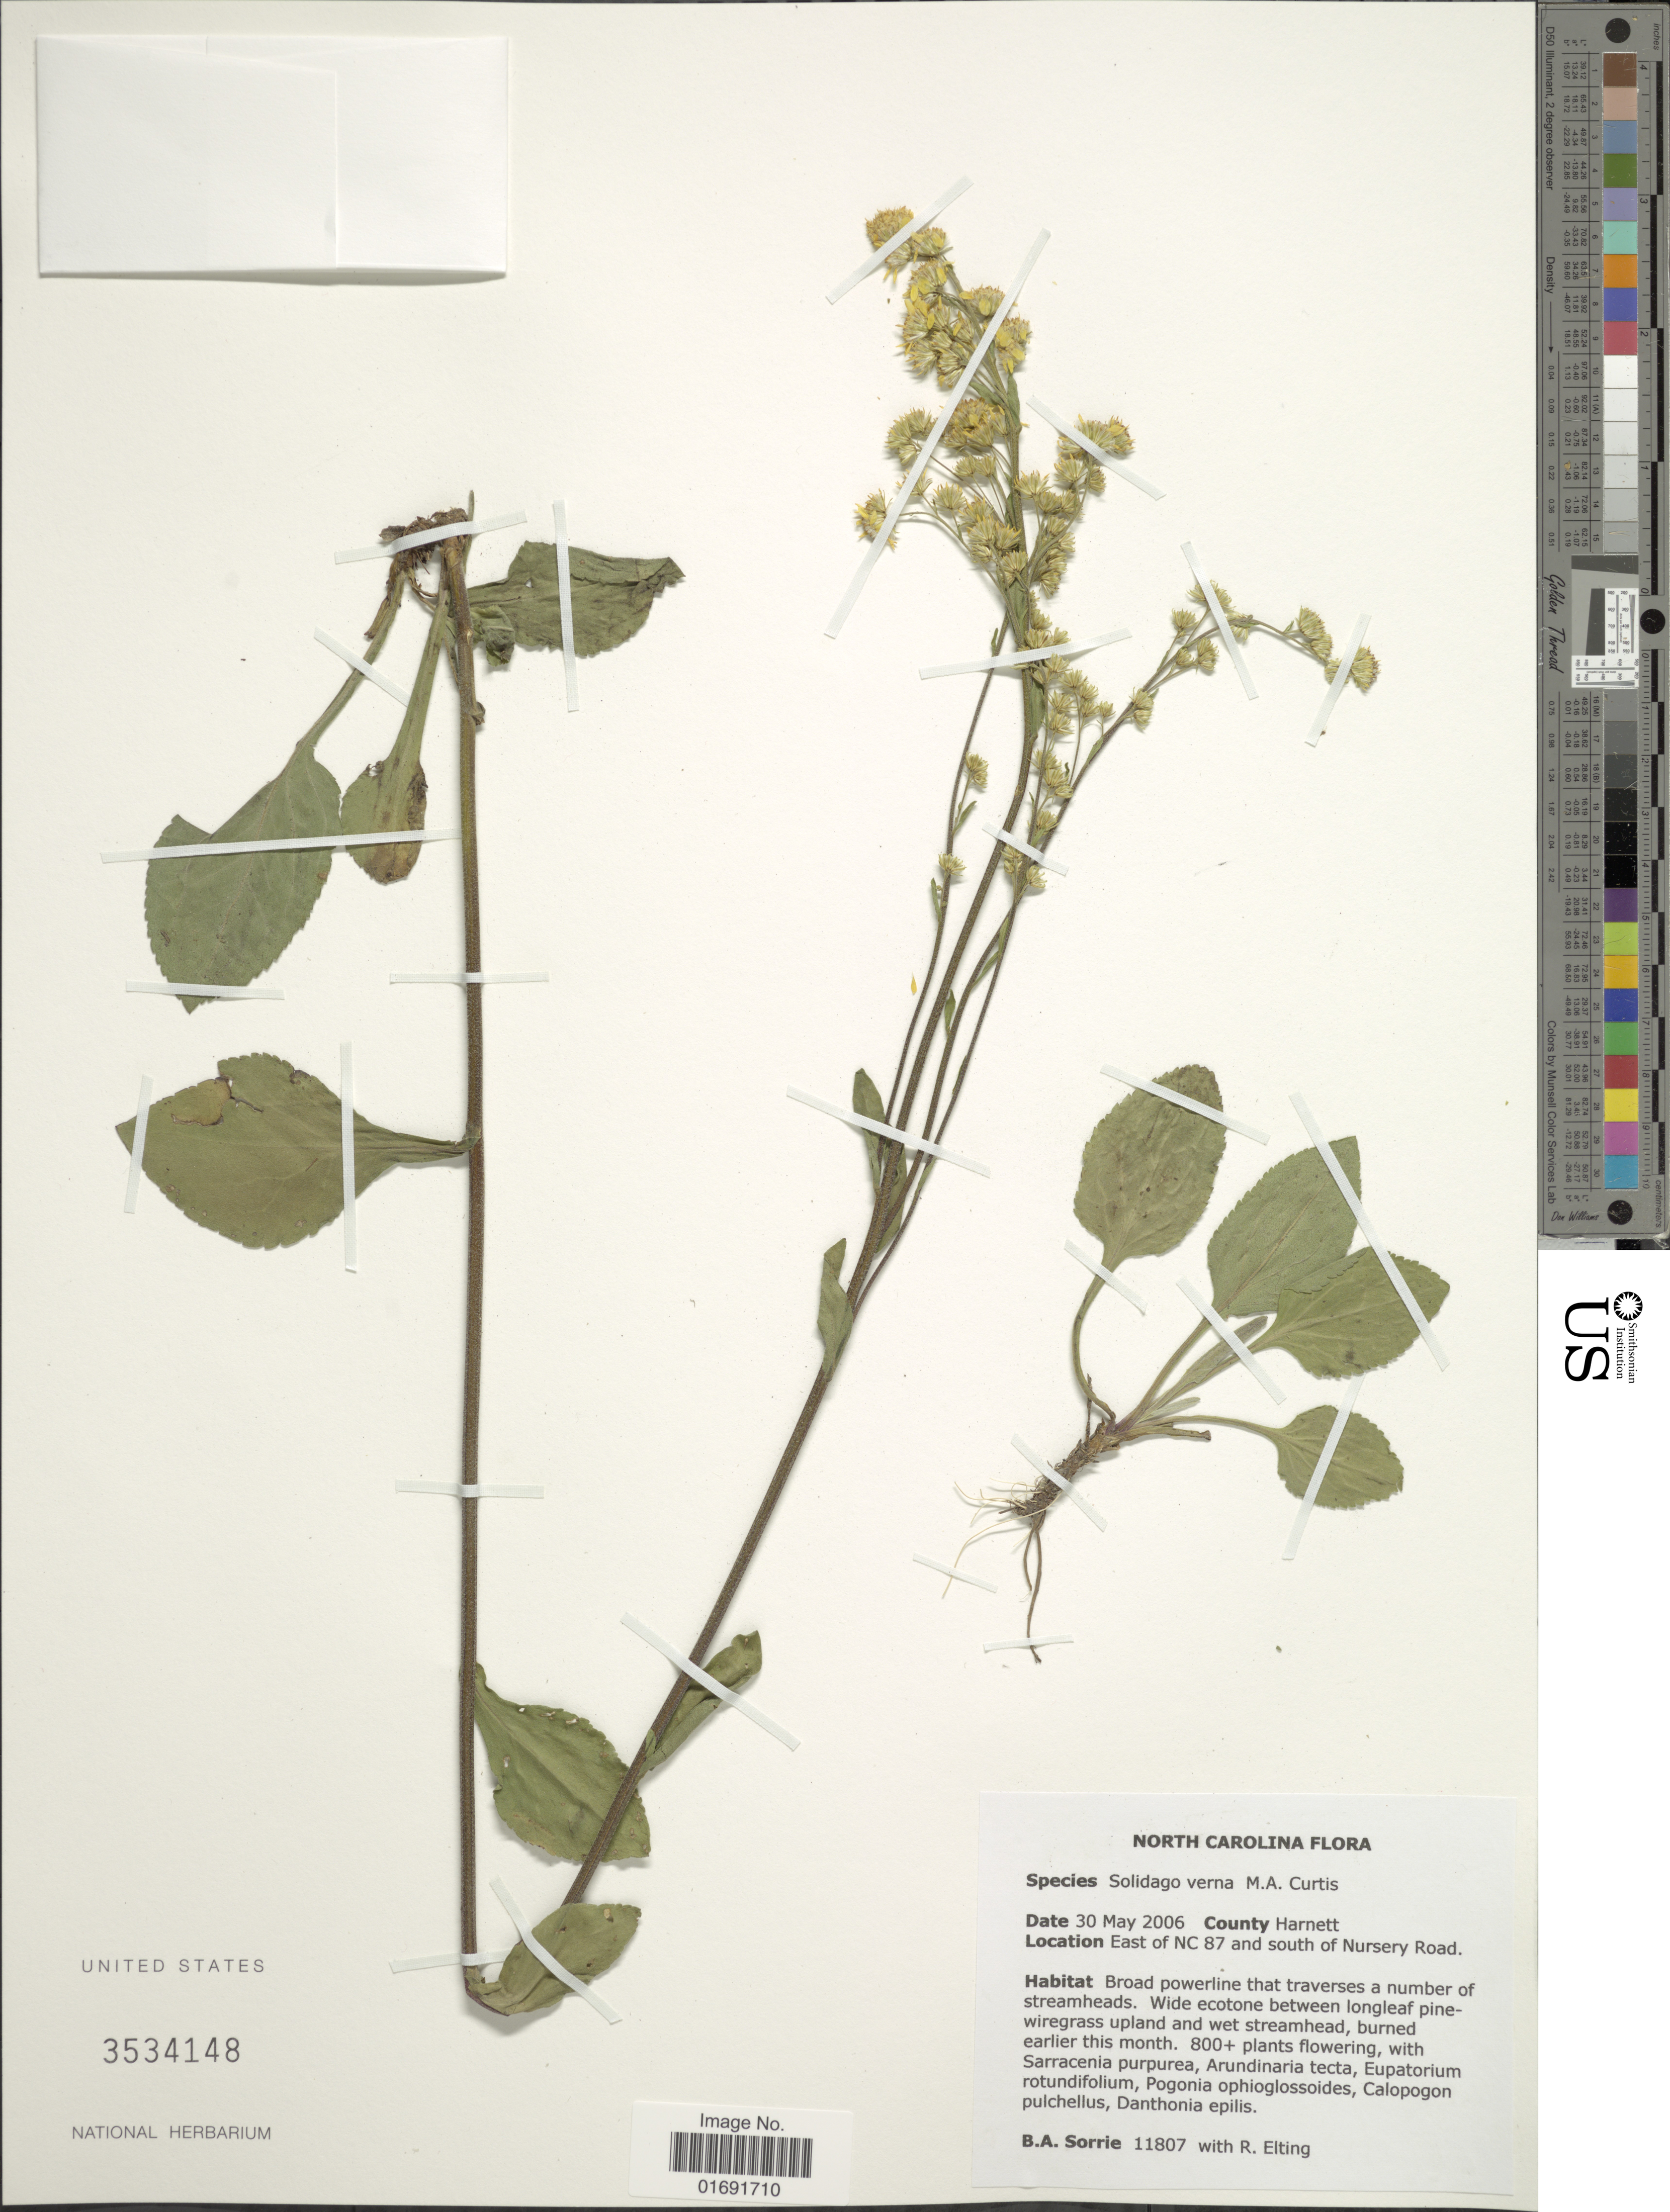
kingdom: Plantae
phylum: Tracheophyta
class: Magnoliopsida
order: Asterales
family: Asteraceae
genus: Solidago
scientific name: Solidago verna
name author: M.A. Curtis ex Torr. & A. Gray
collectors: B. Sorrie & R. Elting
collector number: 11807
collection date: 2006-05-30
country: United States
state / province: North Carolina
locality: County Harnett, East of NC 87 and south of Nursery Road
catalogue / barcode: US 3534148